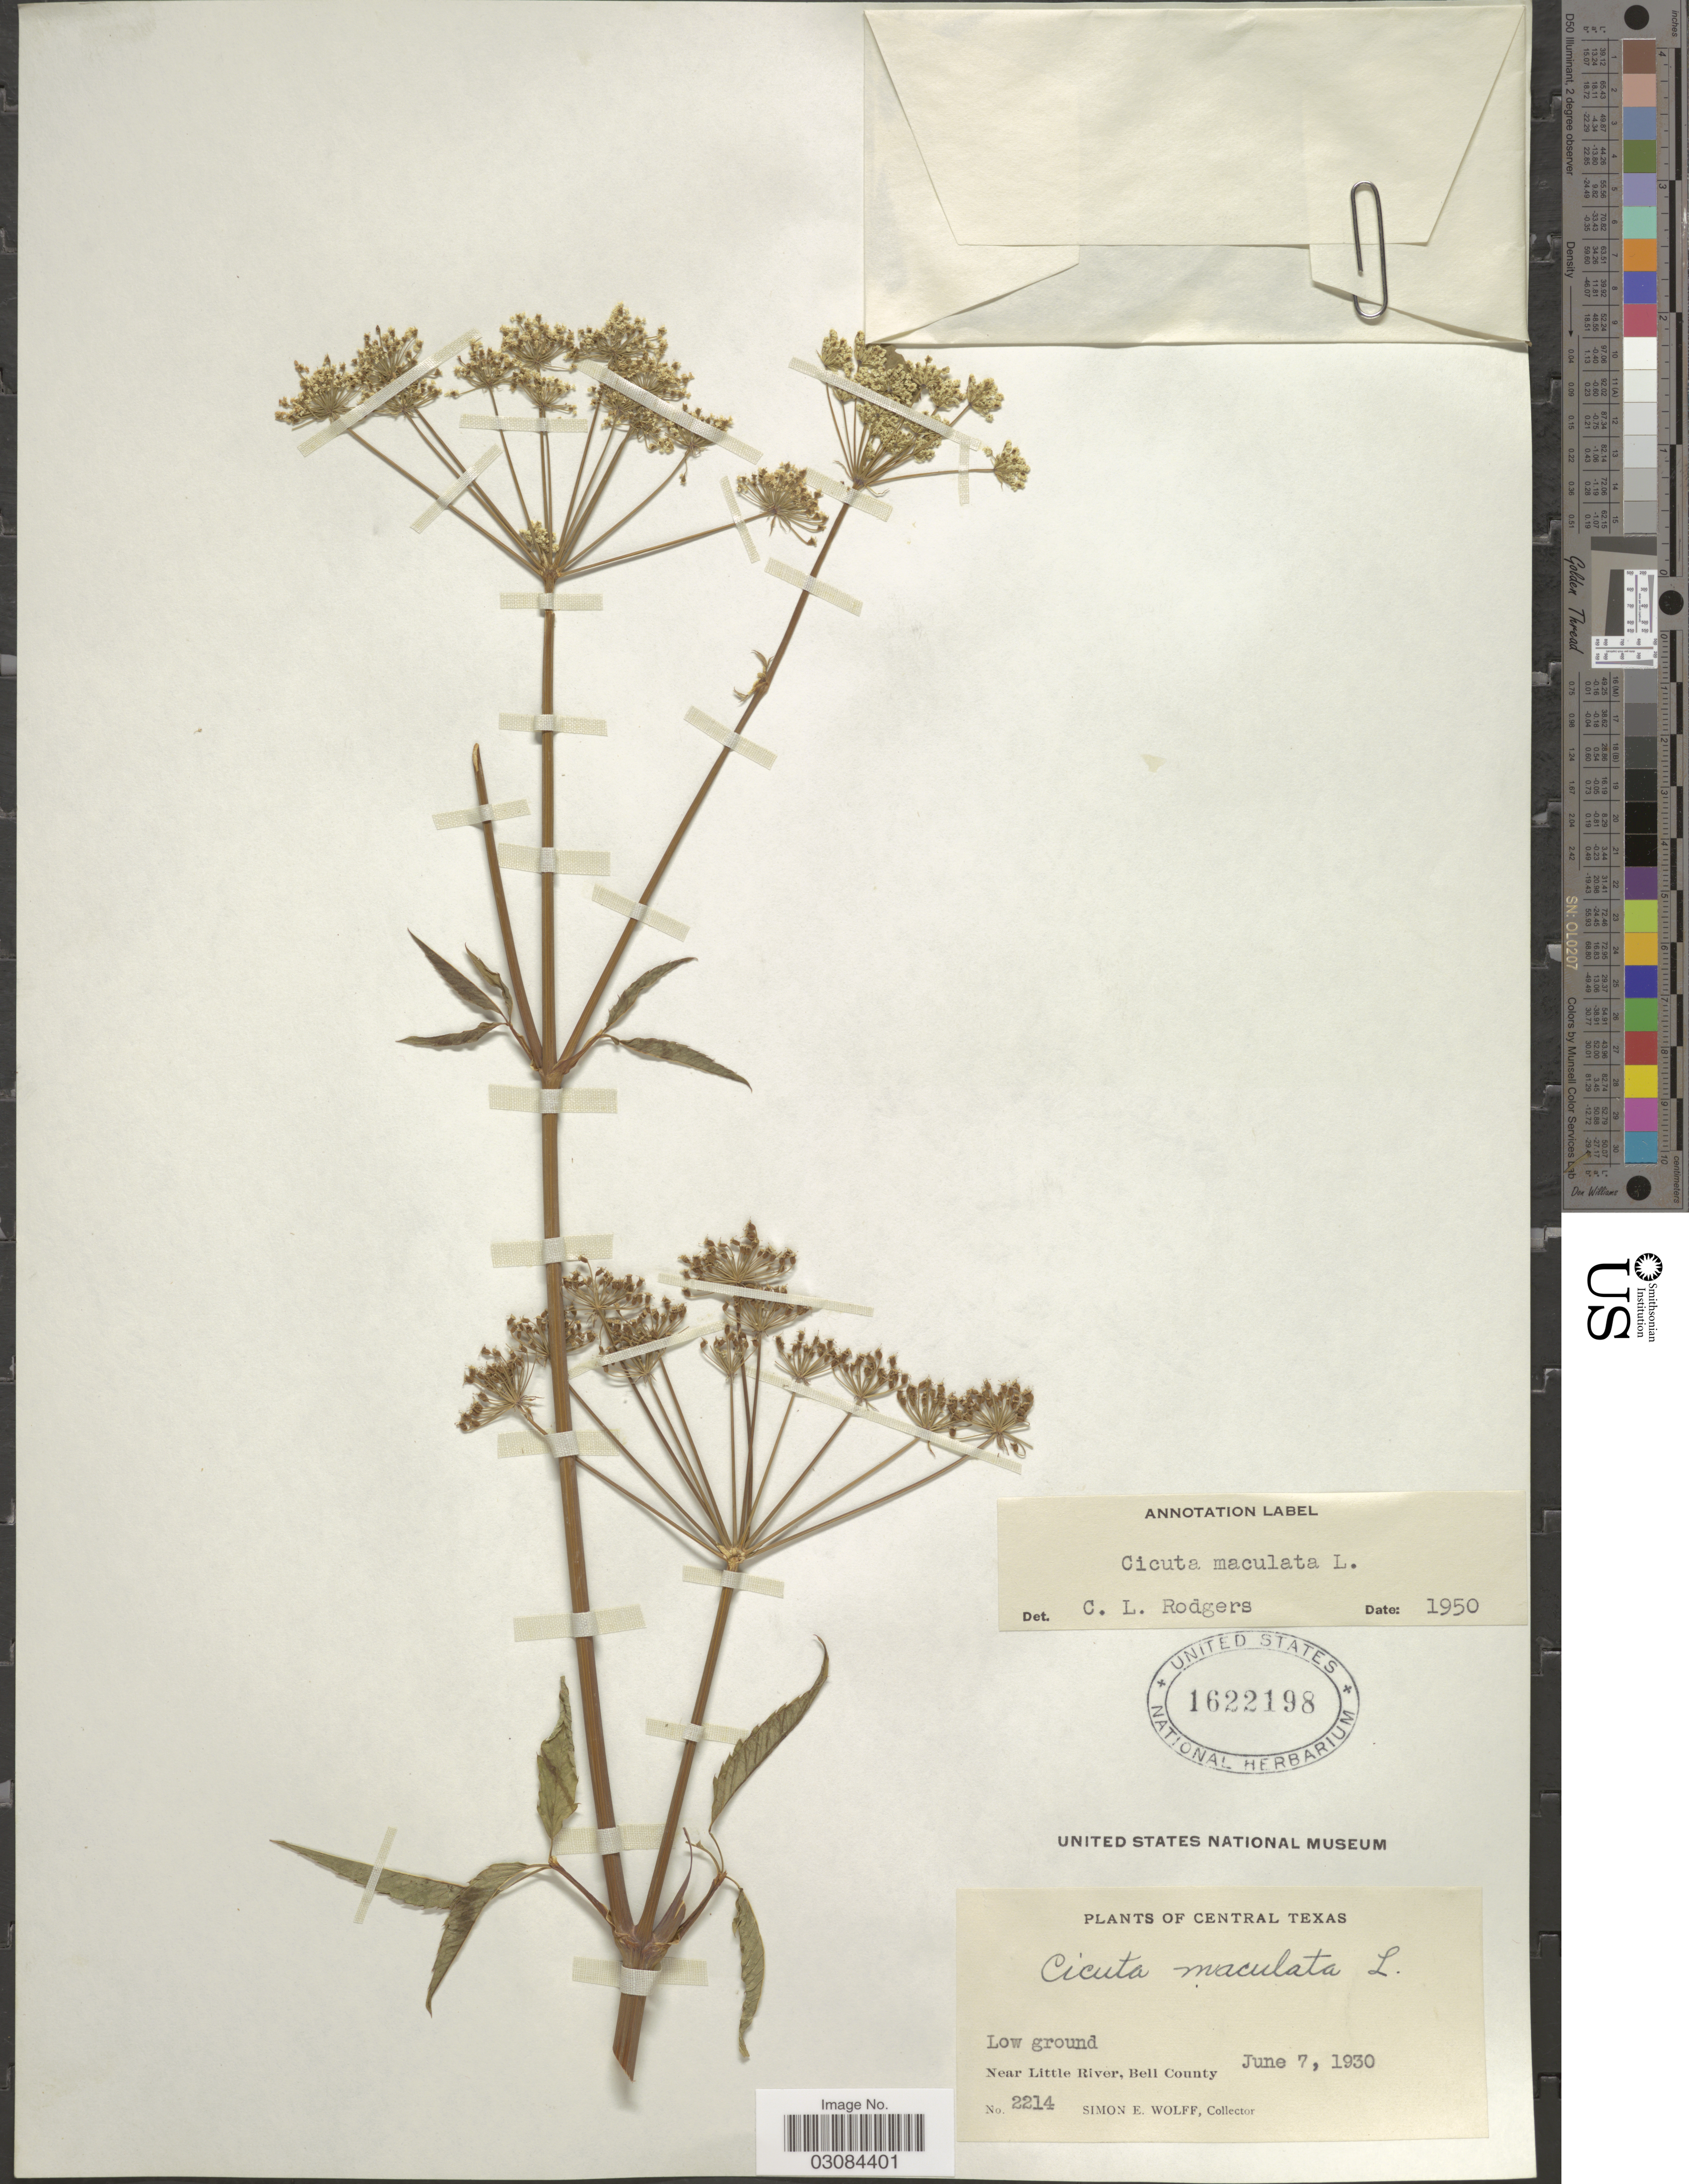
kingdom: Plantae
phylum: Tracheophyta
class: Magnoliopsida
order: Apiales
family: Apiaceae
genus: Cicuta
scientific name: Cicuta maculata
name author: L.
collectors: S. E. Wolff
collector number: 2214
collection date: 1930-06-07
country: United States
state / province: Texas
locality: Central Texas. Near Little River, Bell County.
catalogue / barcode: US 1622198